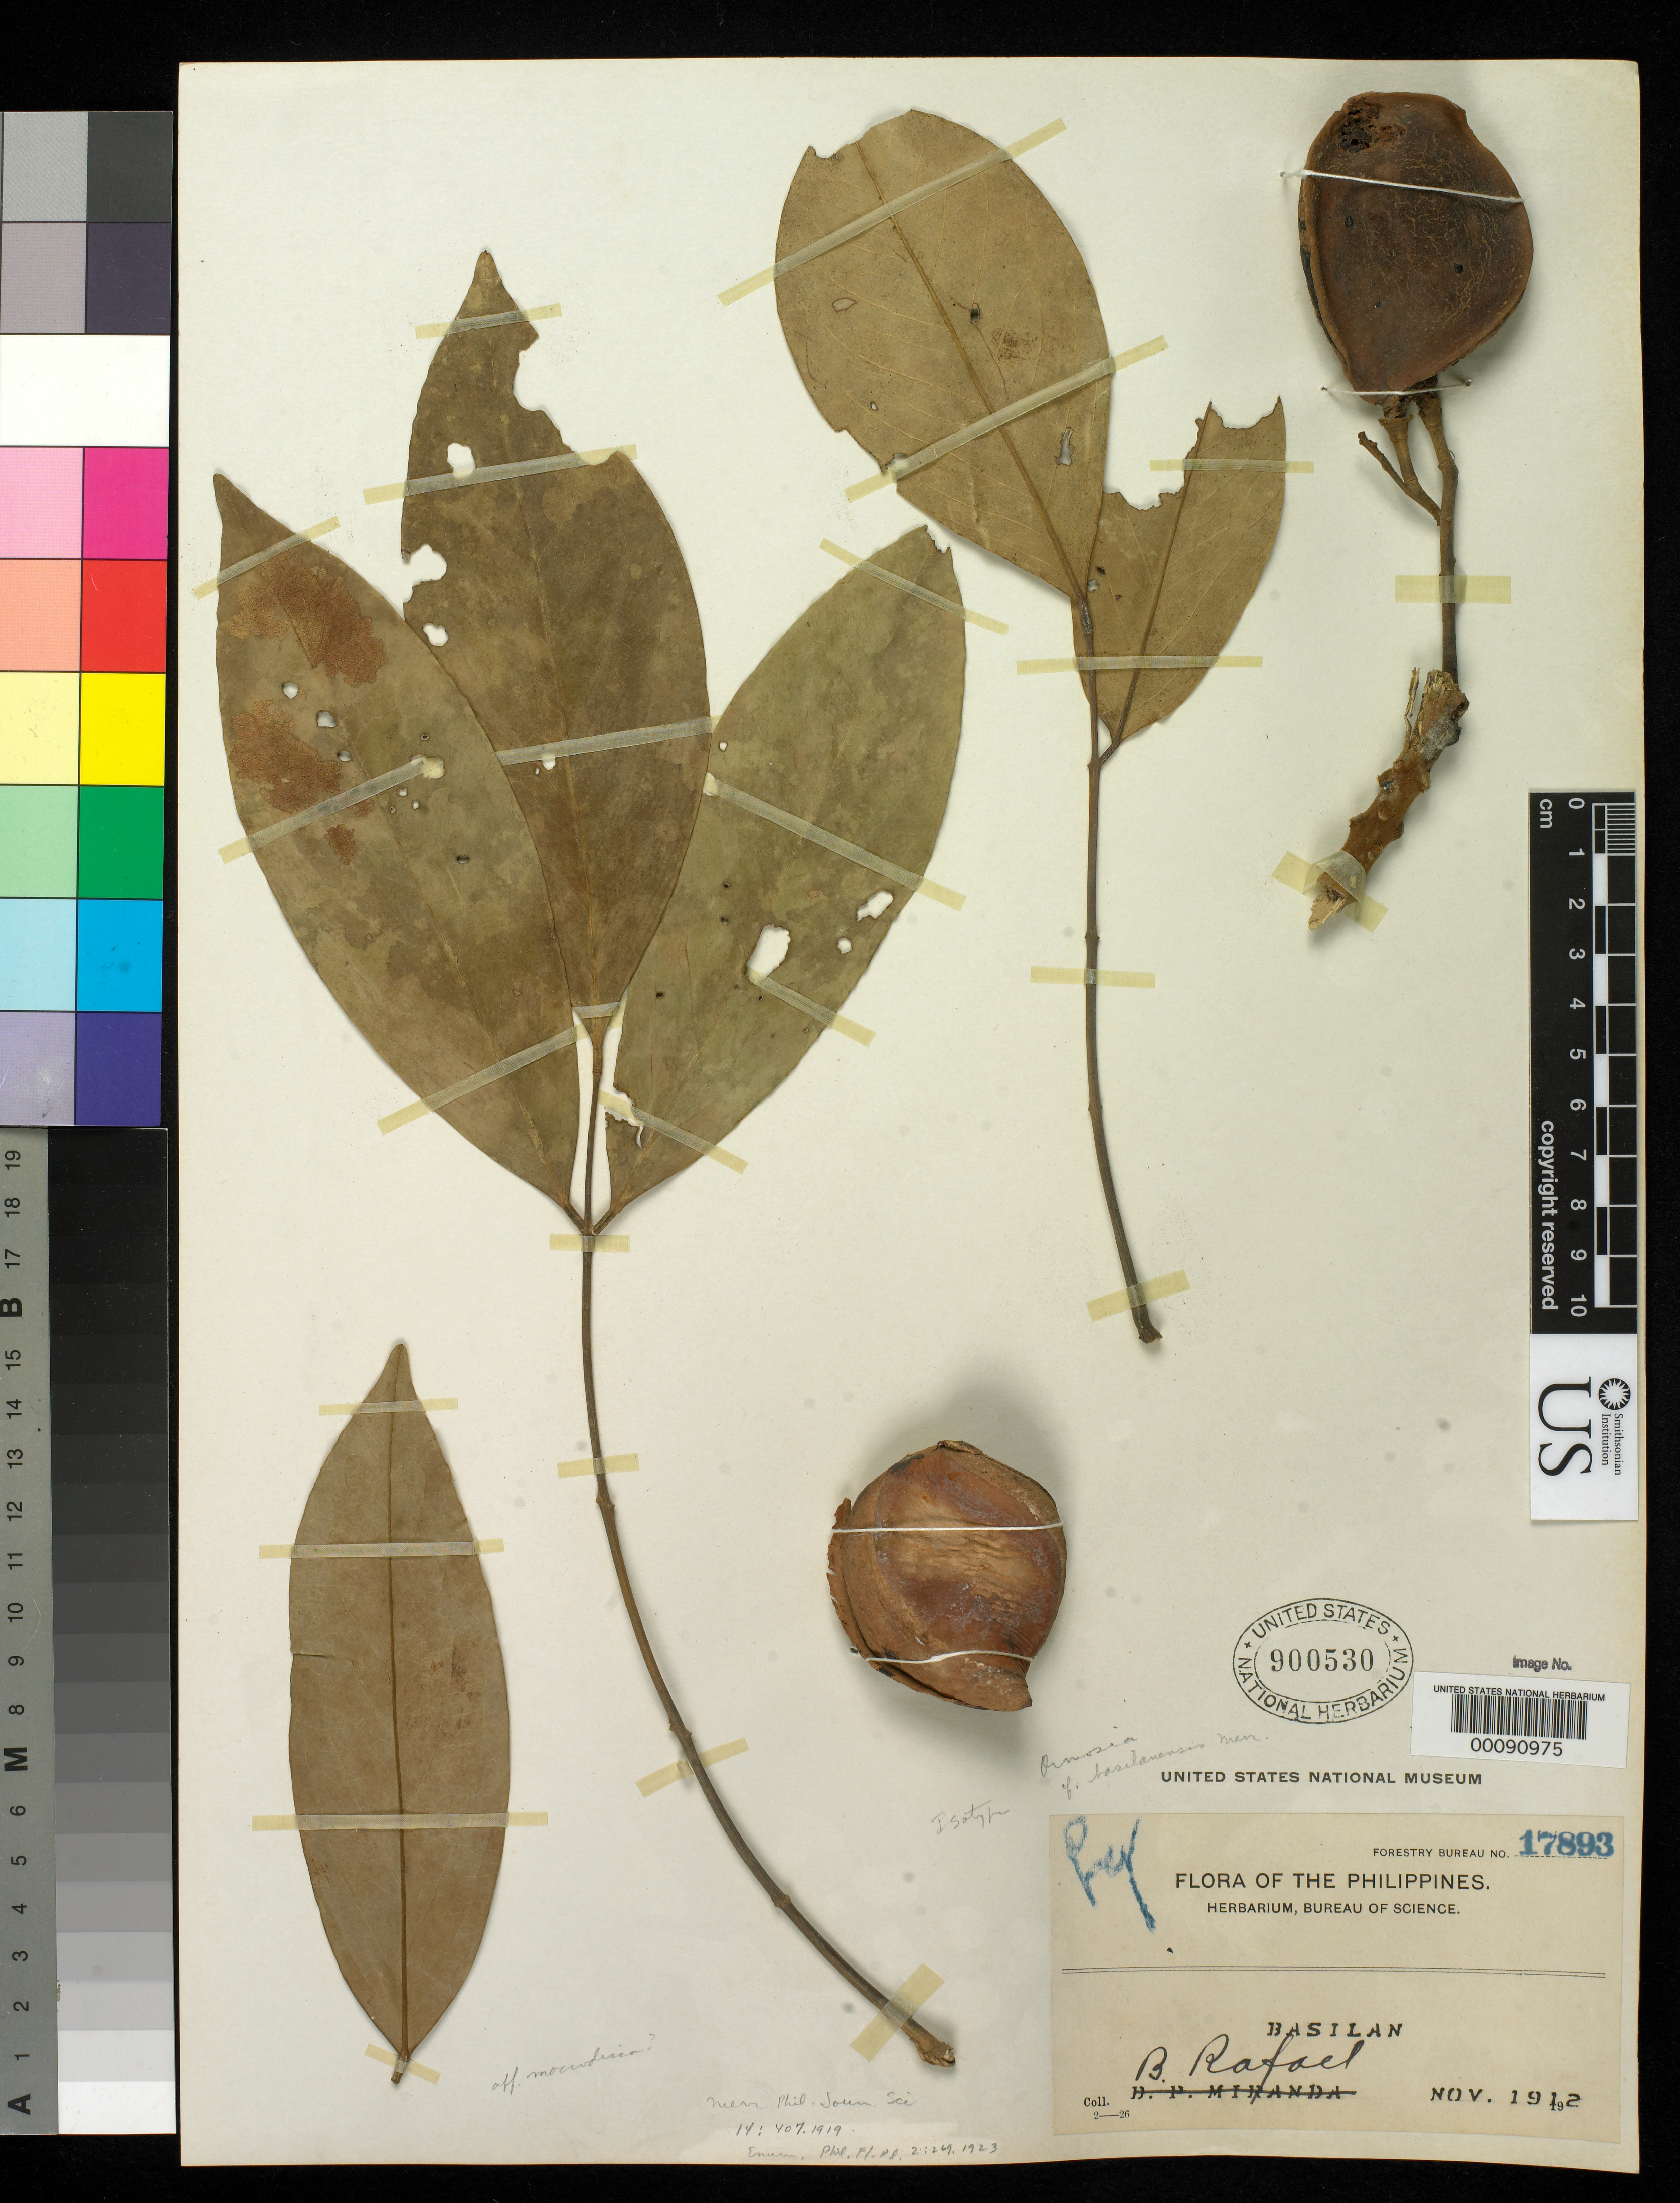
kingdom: Plantae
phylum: Tracheophyta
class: Magnoliopsida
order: Fabales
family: Fabaceae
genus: Ormosia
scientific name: Ormosia basilanensis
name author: Merr.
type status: Isosyntype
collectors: B. Rafael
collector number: Phil. For. 17893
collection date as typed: Nov 1912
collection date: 1912-11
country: Philippines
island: Basilan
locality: Maluno.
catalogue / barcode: US 900530